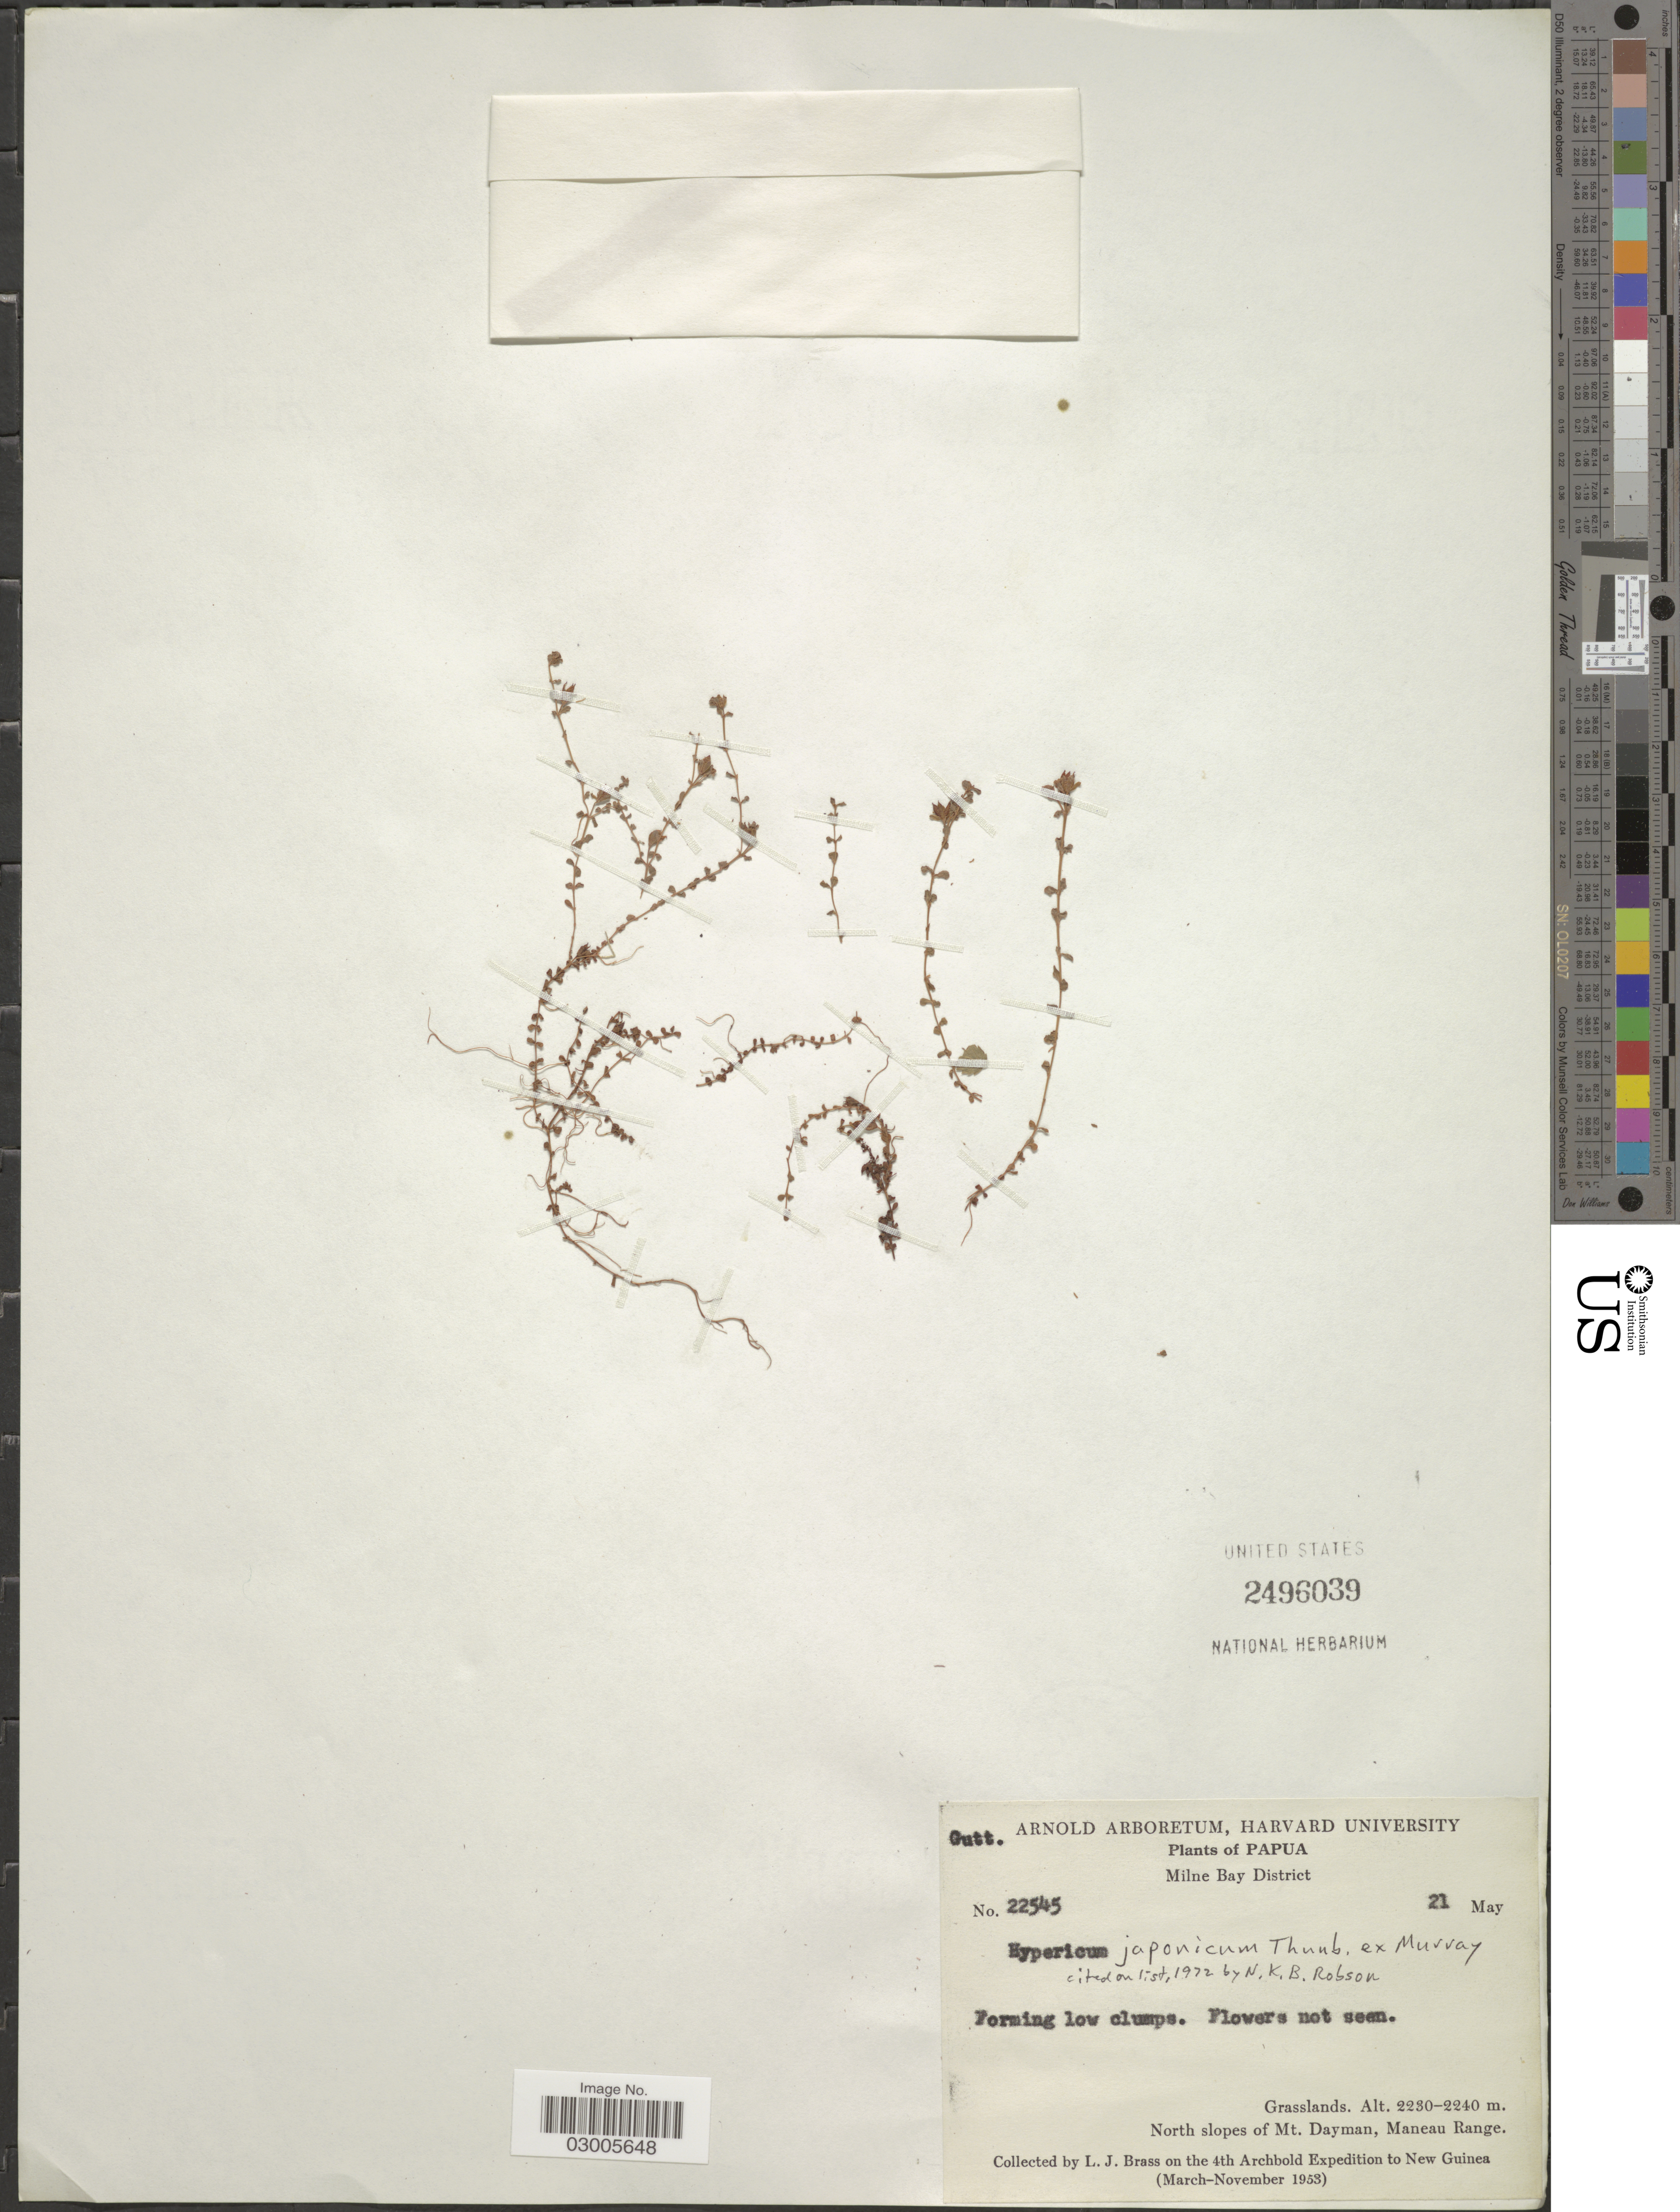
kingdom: Plantae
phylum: Tracheophyta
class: Magnoliopsida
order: Malpighiales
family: Hypericaceae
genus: Hypericum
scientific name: Hypericum japonicum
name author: Thunb.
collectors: L. J. Brass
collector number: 22545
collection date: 1953-05-21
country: Papua New Guinea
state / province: Milne Bay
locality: Milne Bay District, North slopes of Mt. Dayman, Maneau Range.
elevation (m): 2230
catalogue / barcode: US 2496039